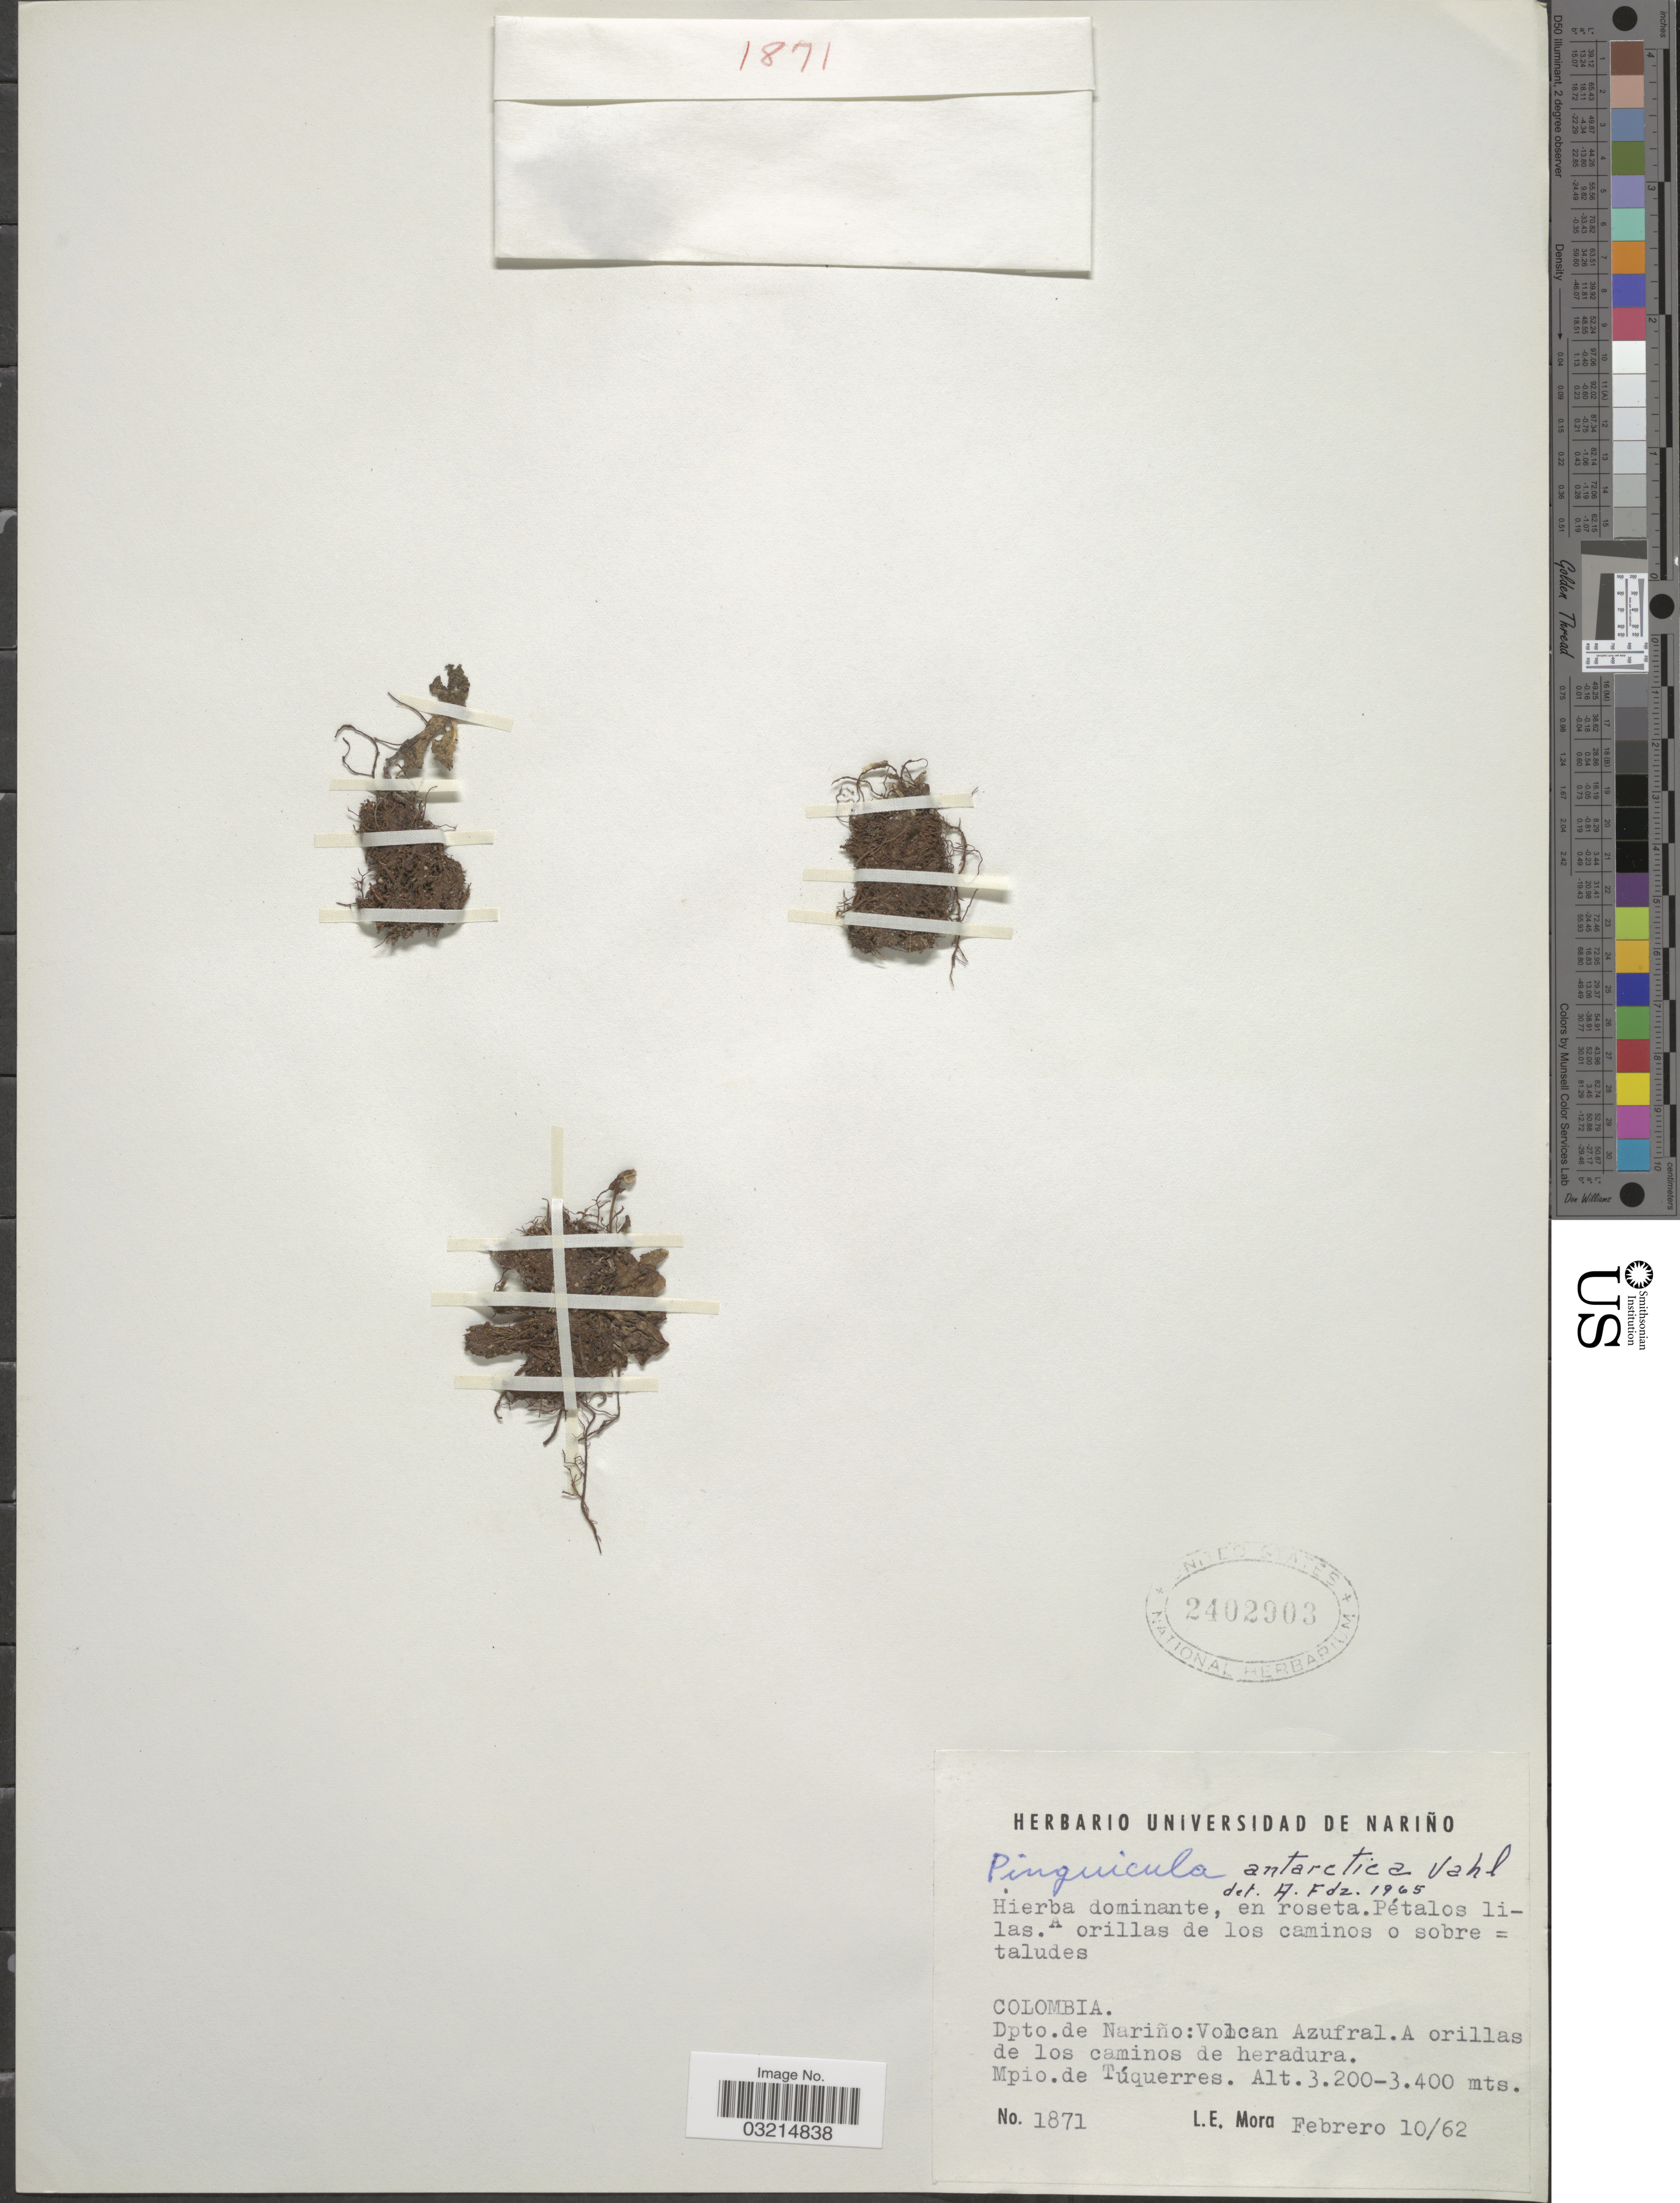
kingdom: Plantae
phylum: Tracheophyta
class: Magnoliopsida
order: Lamiales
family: Lentibulariaceae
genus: Pinguicula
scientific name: Pinguicula antarctica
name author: Vahl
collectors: L. Mora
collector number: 1871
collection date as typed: Transcribed d/m/y: 10/2/62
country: Colombia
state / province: Nariño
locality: Dpto. de Nariño: Volcan Azufral. A orillas de los caminos de heradura. Mpio. de Túquerres.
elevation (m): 3200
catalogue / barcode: US 2402903